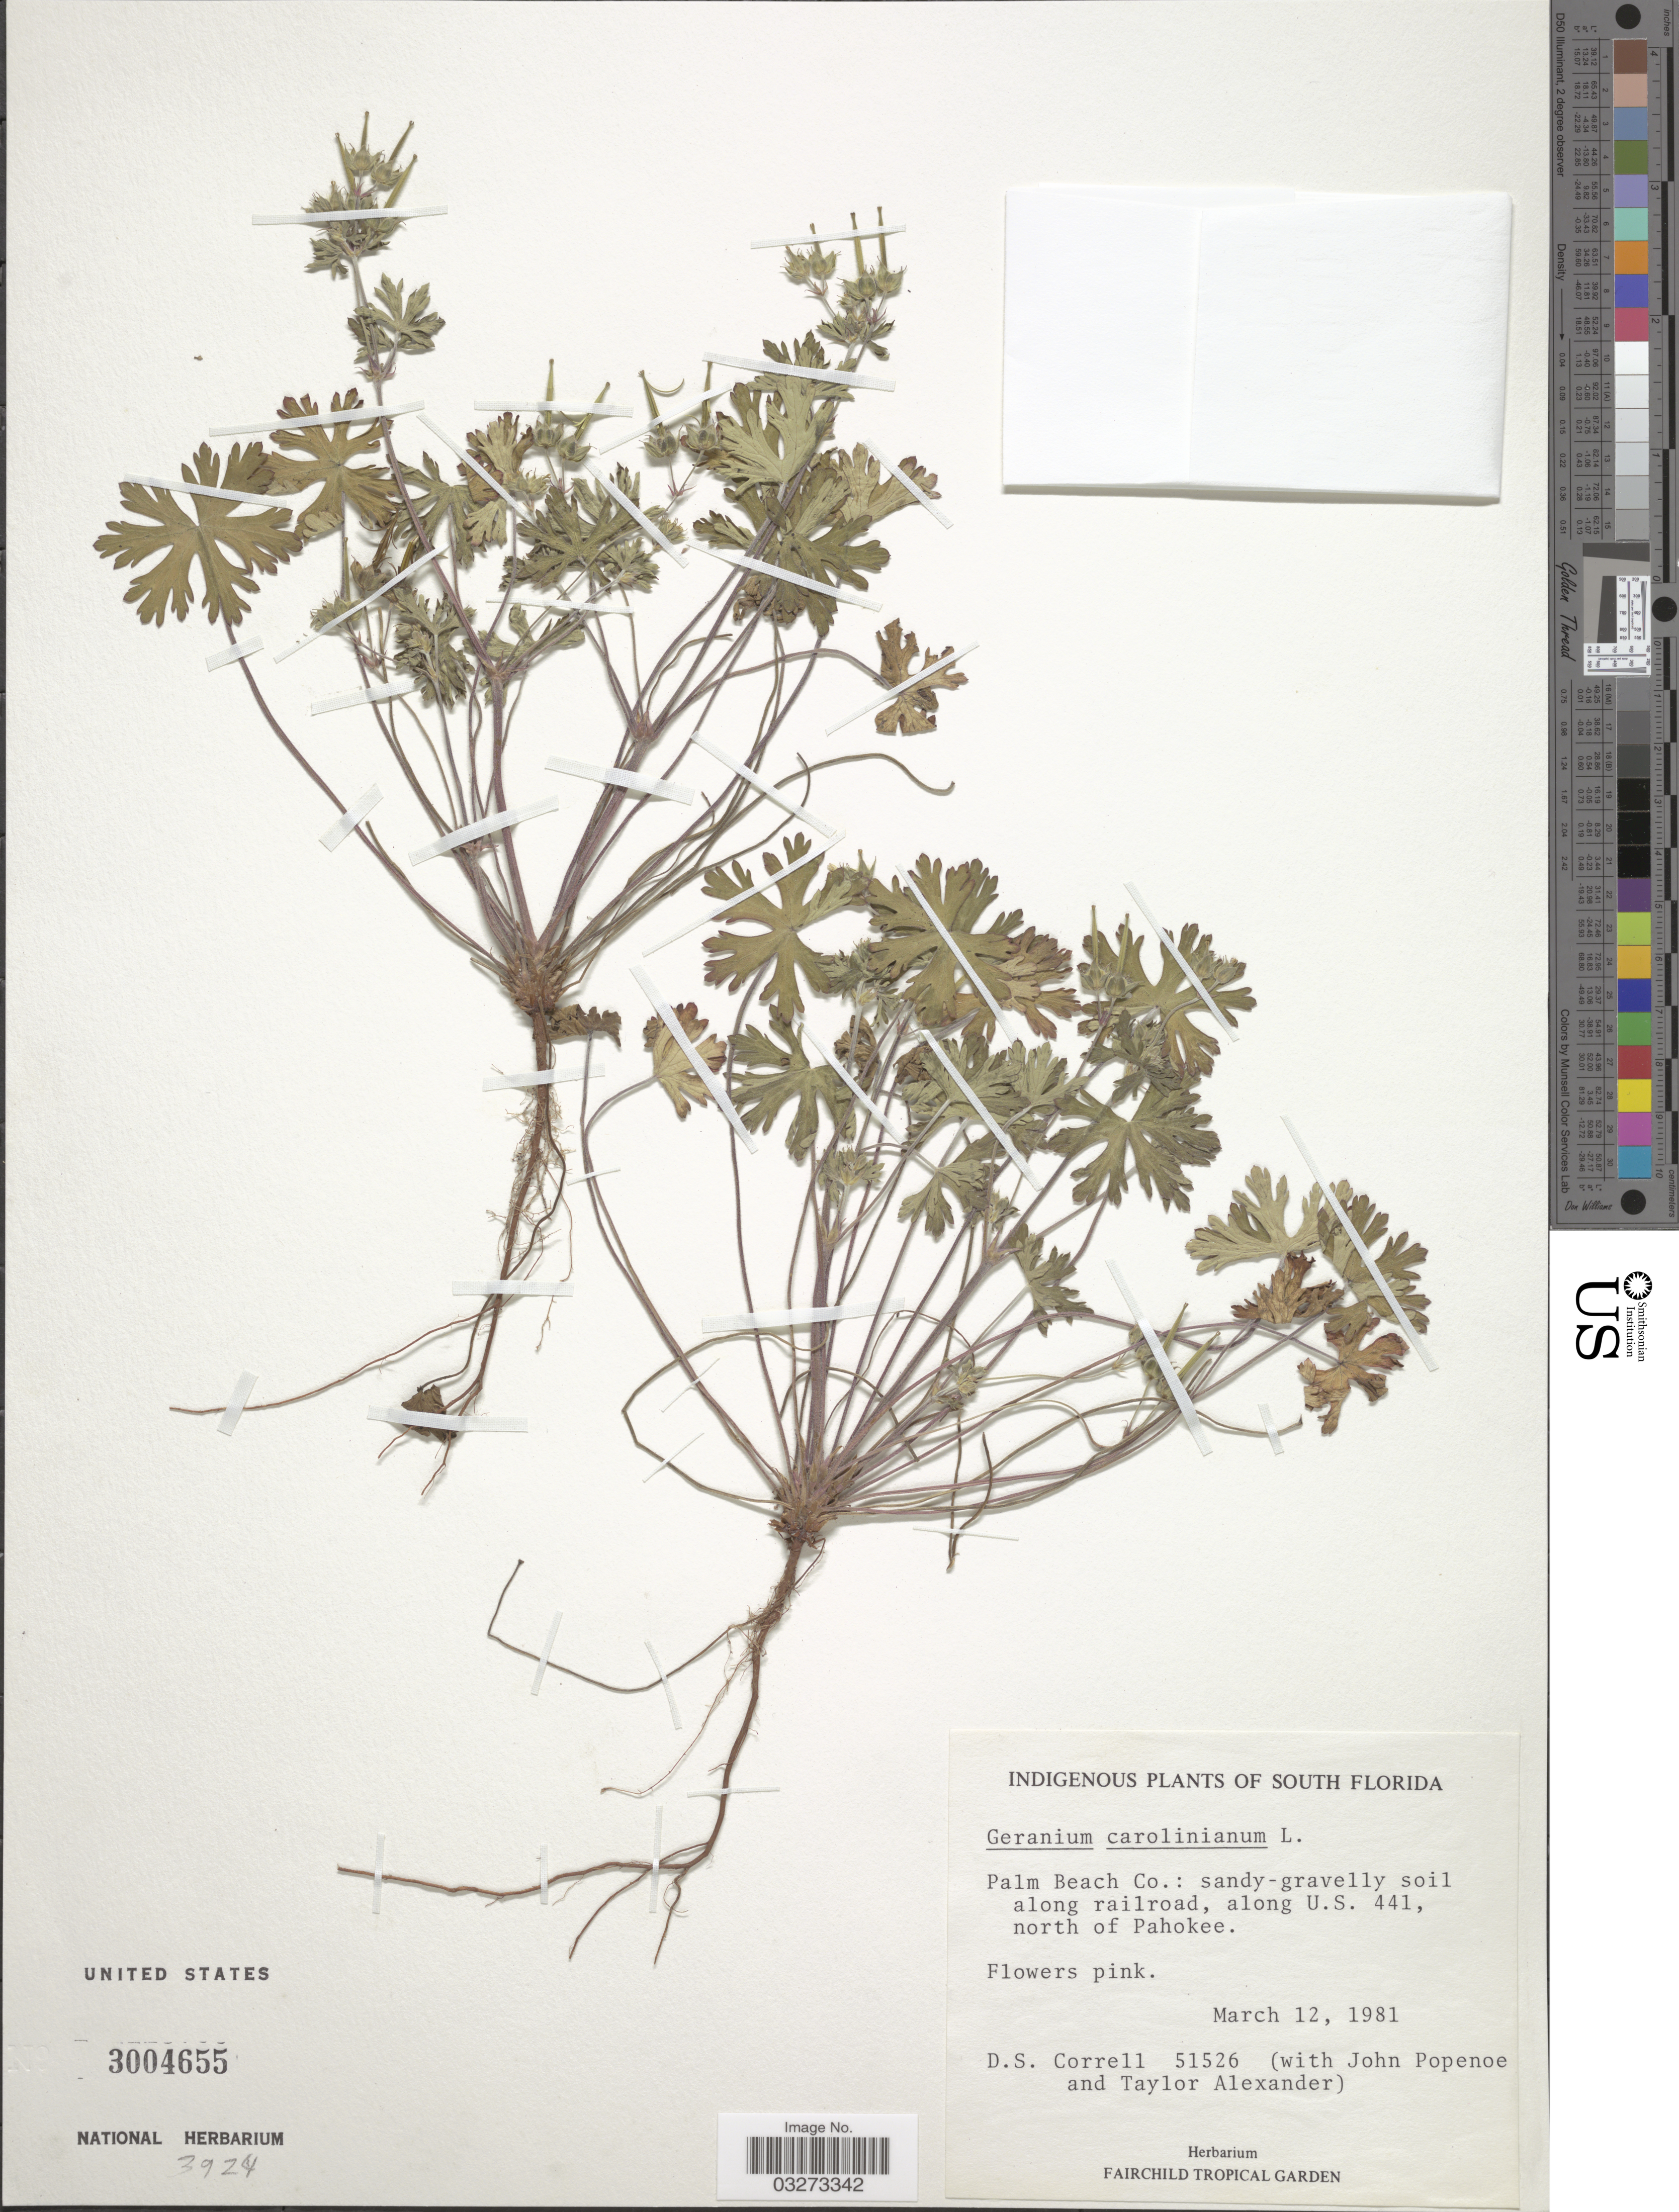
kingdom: Plantae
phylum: Tracheophyta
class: Magnoliopsida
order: Geraniales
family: Geraniaceae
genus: Geranium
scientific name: Geranium carolinianum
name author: L.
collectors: D. S. Correll, J. Popenoe & T. Alexander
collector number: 51526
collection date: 1981-03-12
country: United States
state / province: Florida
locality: South Florida. Palm Beach Co.: sandy-gravelly soil along railroad, along U.S. 441, north of Pahokee.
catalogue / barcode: US 3004655